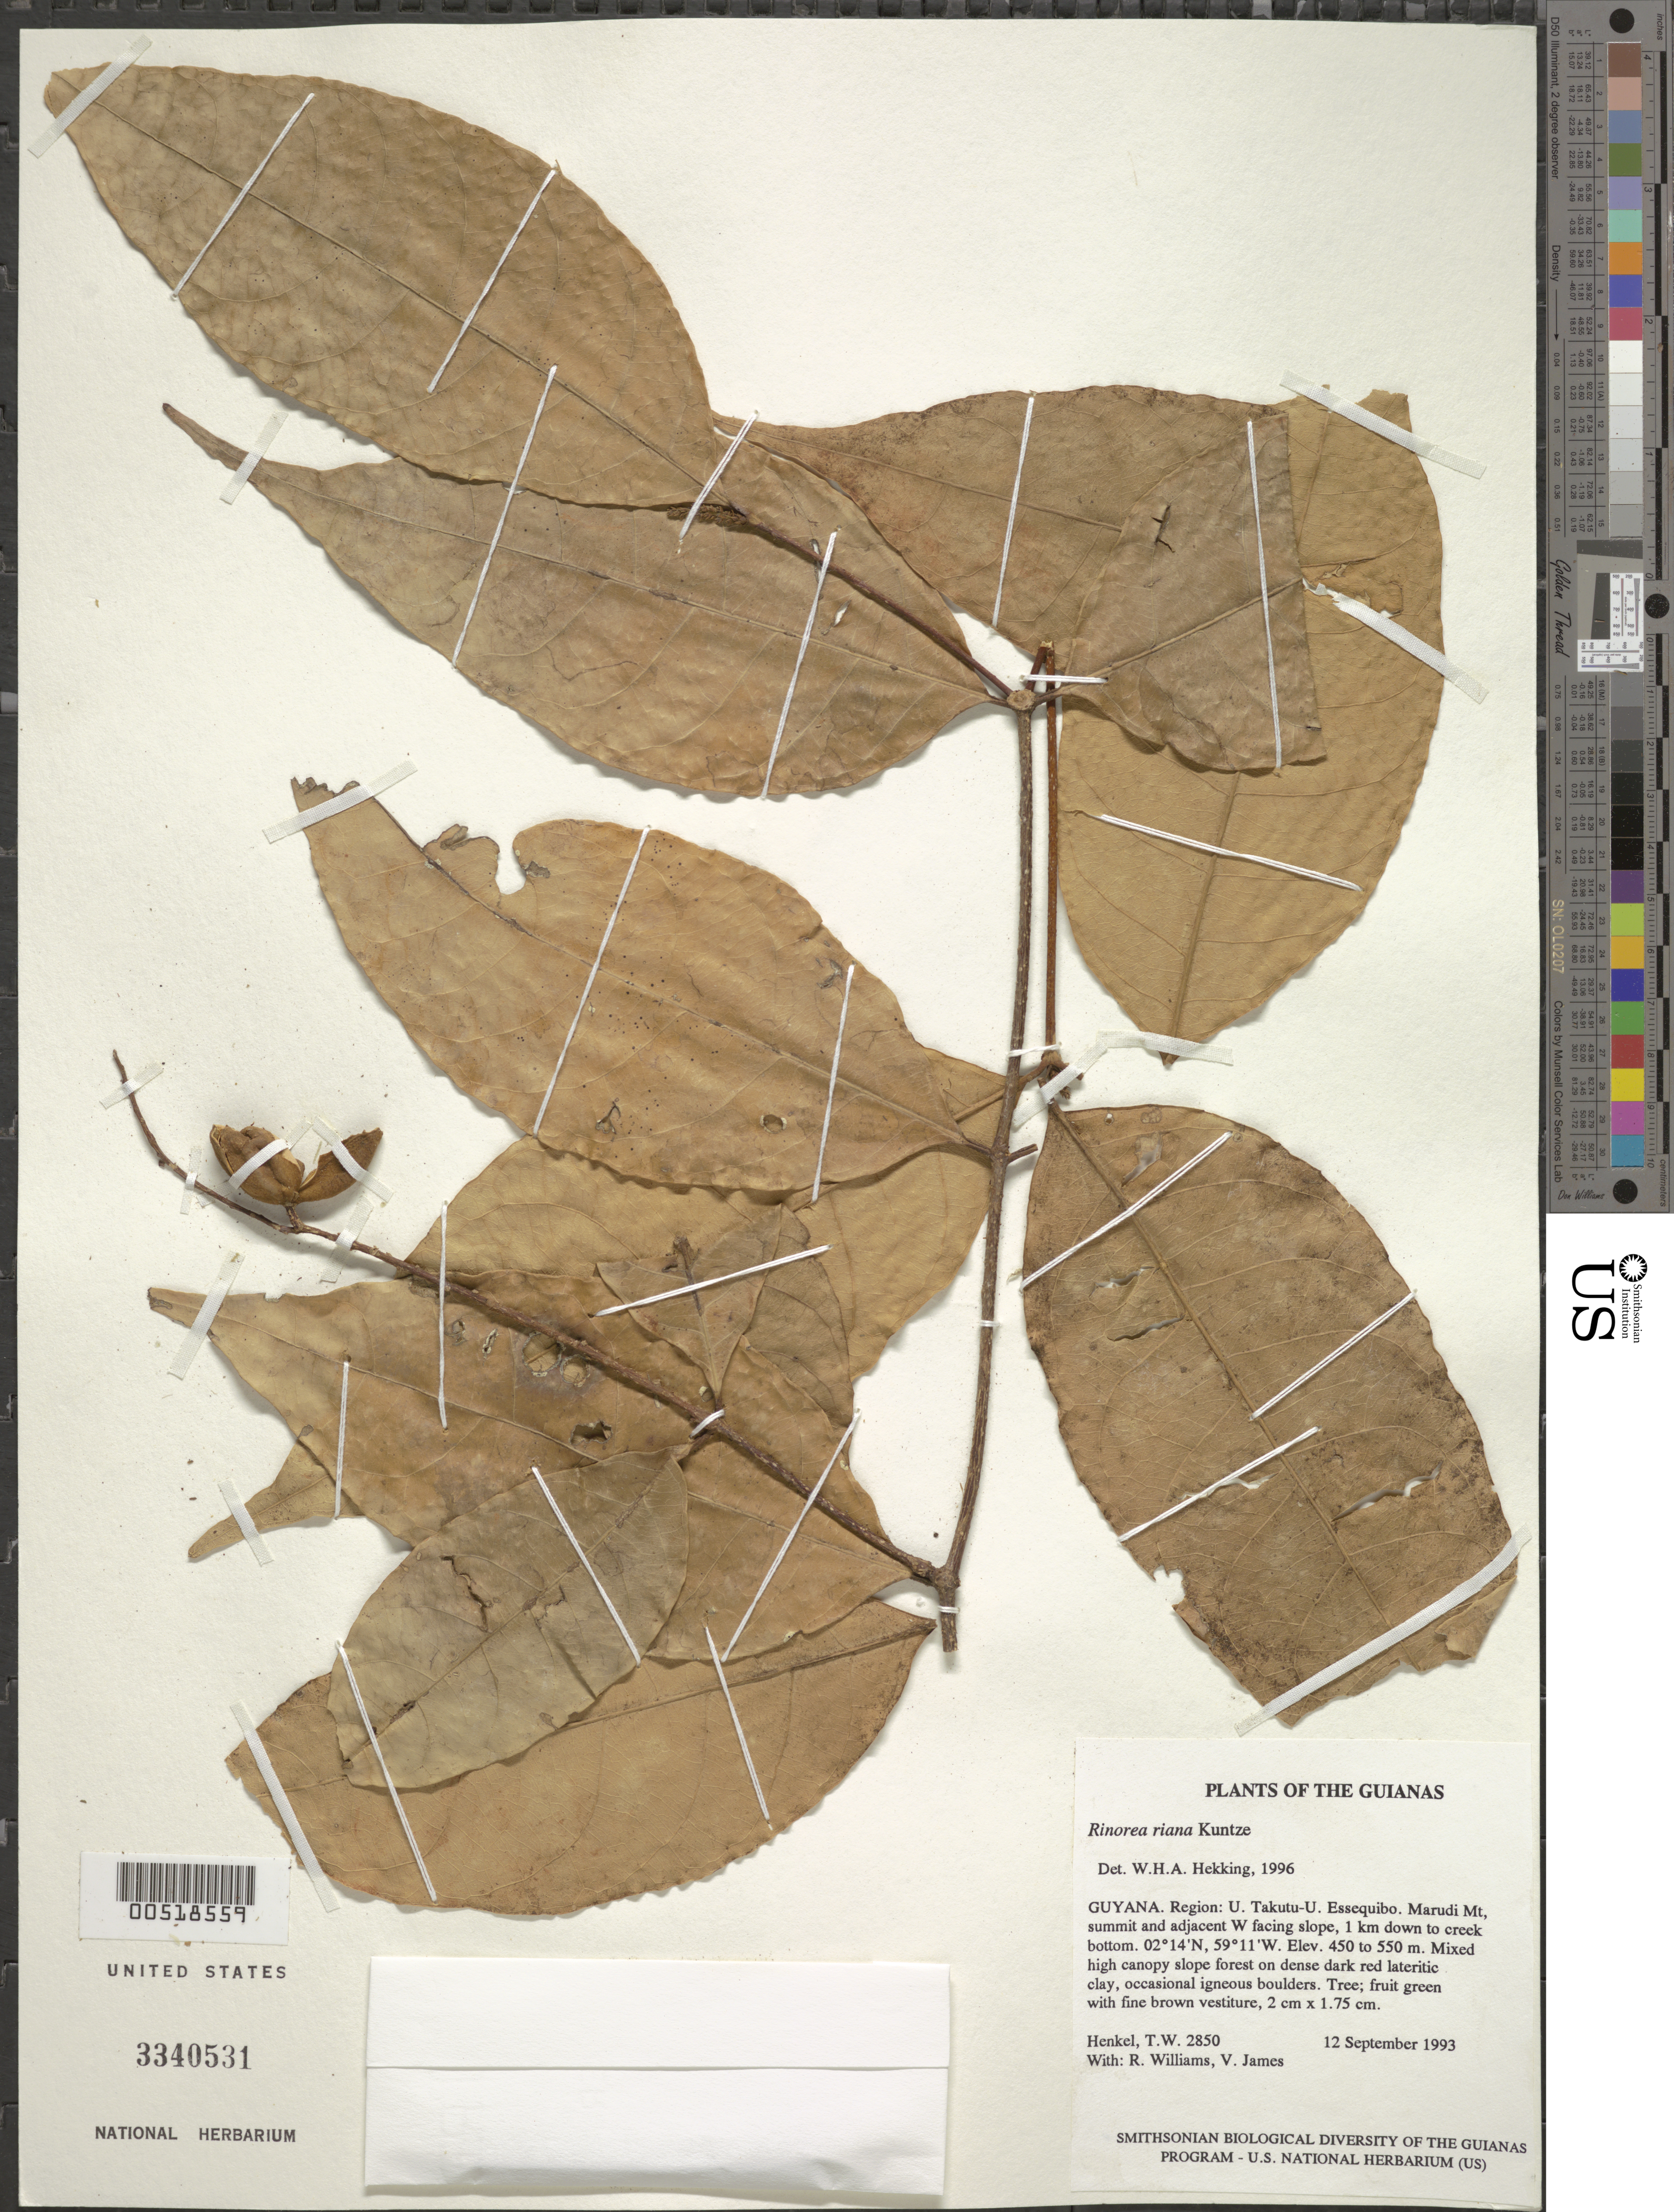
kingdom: Plantae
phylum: Tracheophyta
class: Magnoliopsida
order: Malpighiales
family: Violaceae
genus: Rinorea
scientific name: Rinorea riana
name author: Kuntze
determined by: Hekking, W. H. A.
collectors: T. Henkel, R. Williams & V. James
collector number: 2850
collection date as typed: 12 September 1993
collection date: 1993-09-12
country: Guyana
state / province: U. Takutu-U. Essequibo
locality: Marudi Mt, summit and adjacent W facing slope, 1 km down to creek bottom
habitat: Mixed high canopy slope forest on dense dark red lateritic clay, occasional igneous boulders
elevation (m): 450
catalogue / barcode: US 3340531